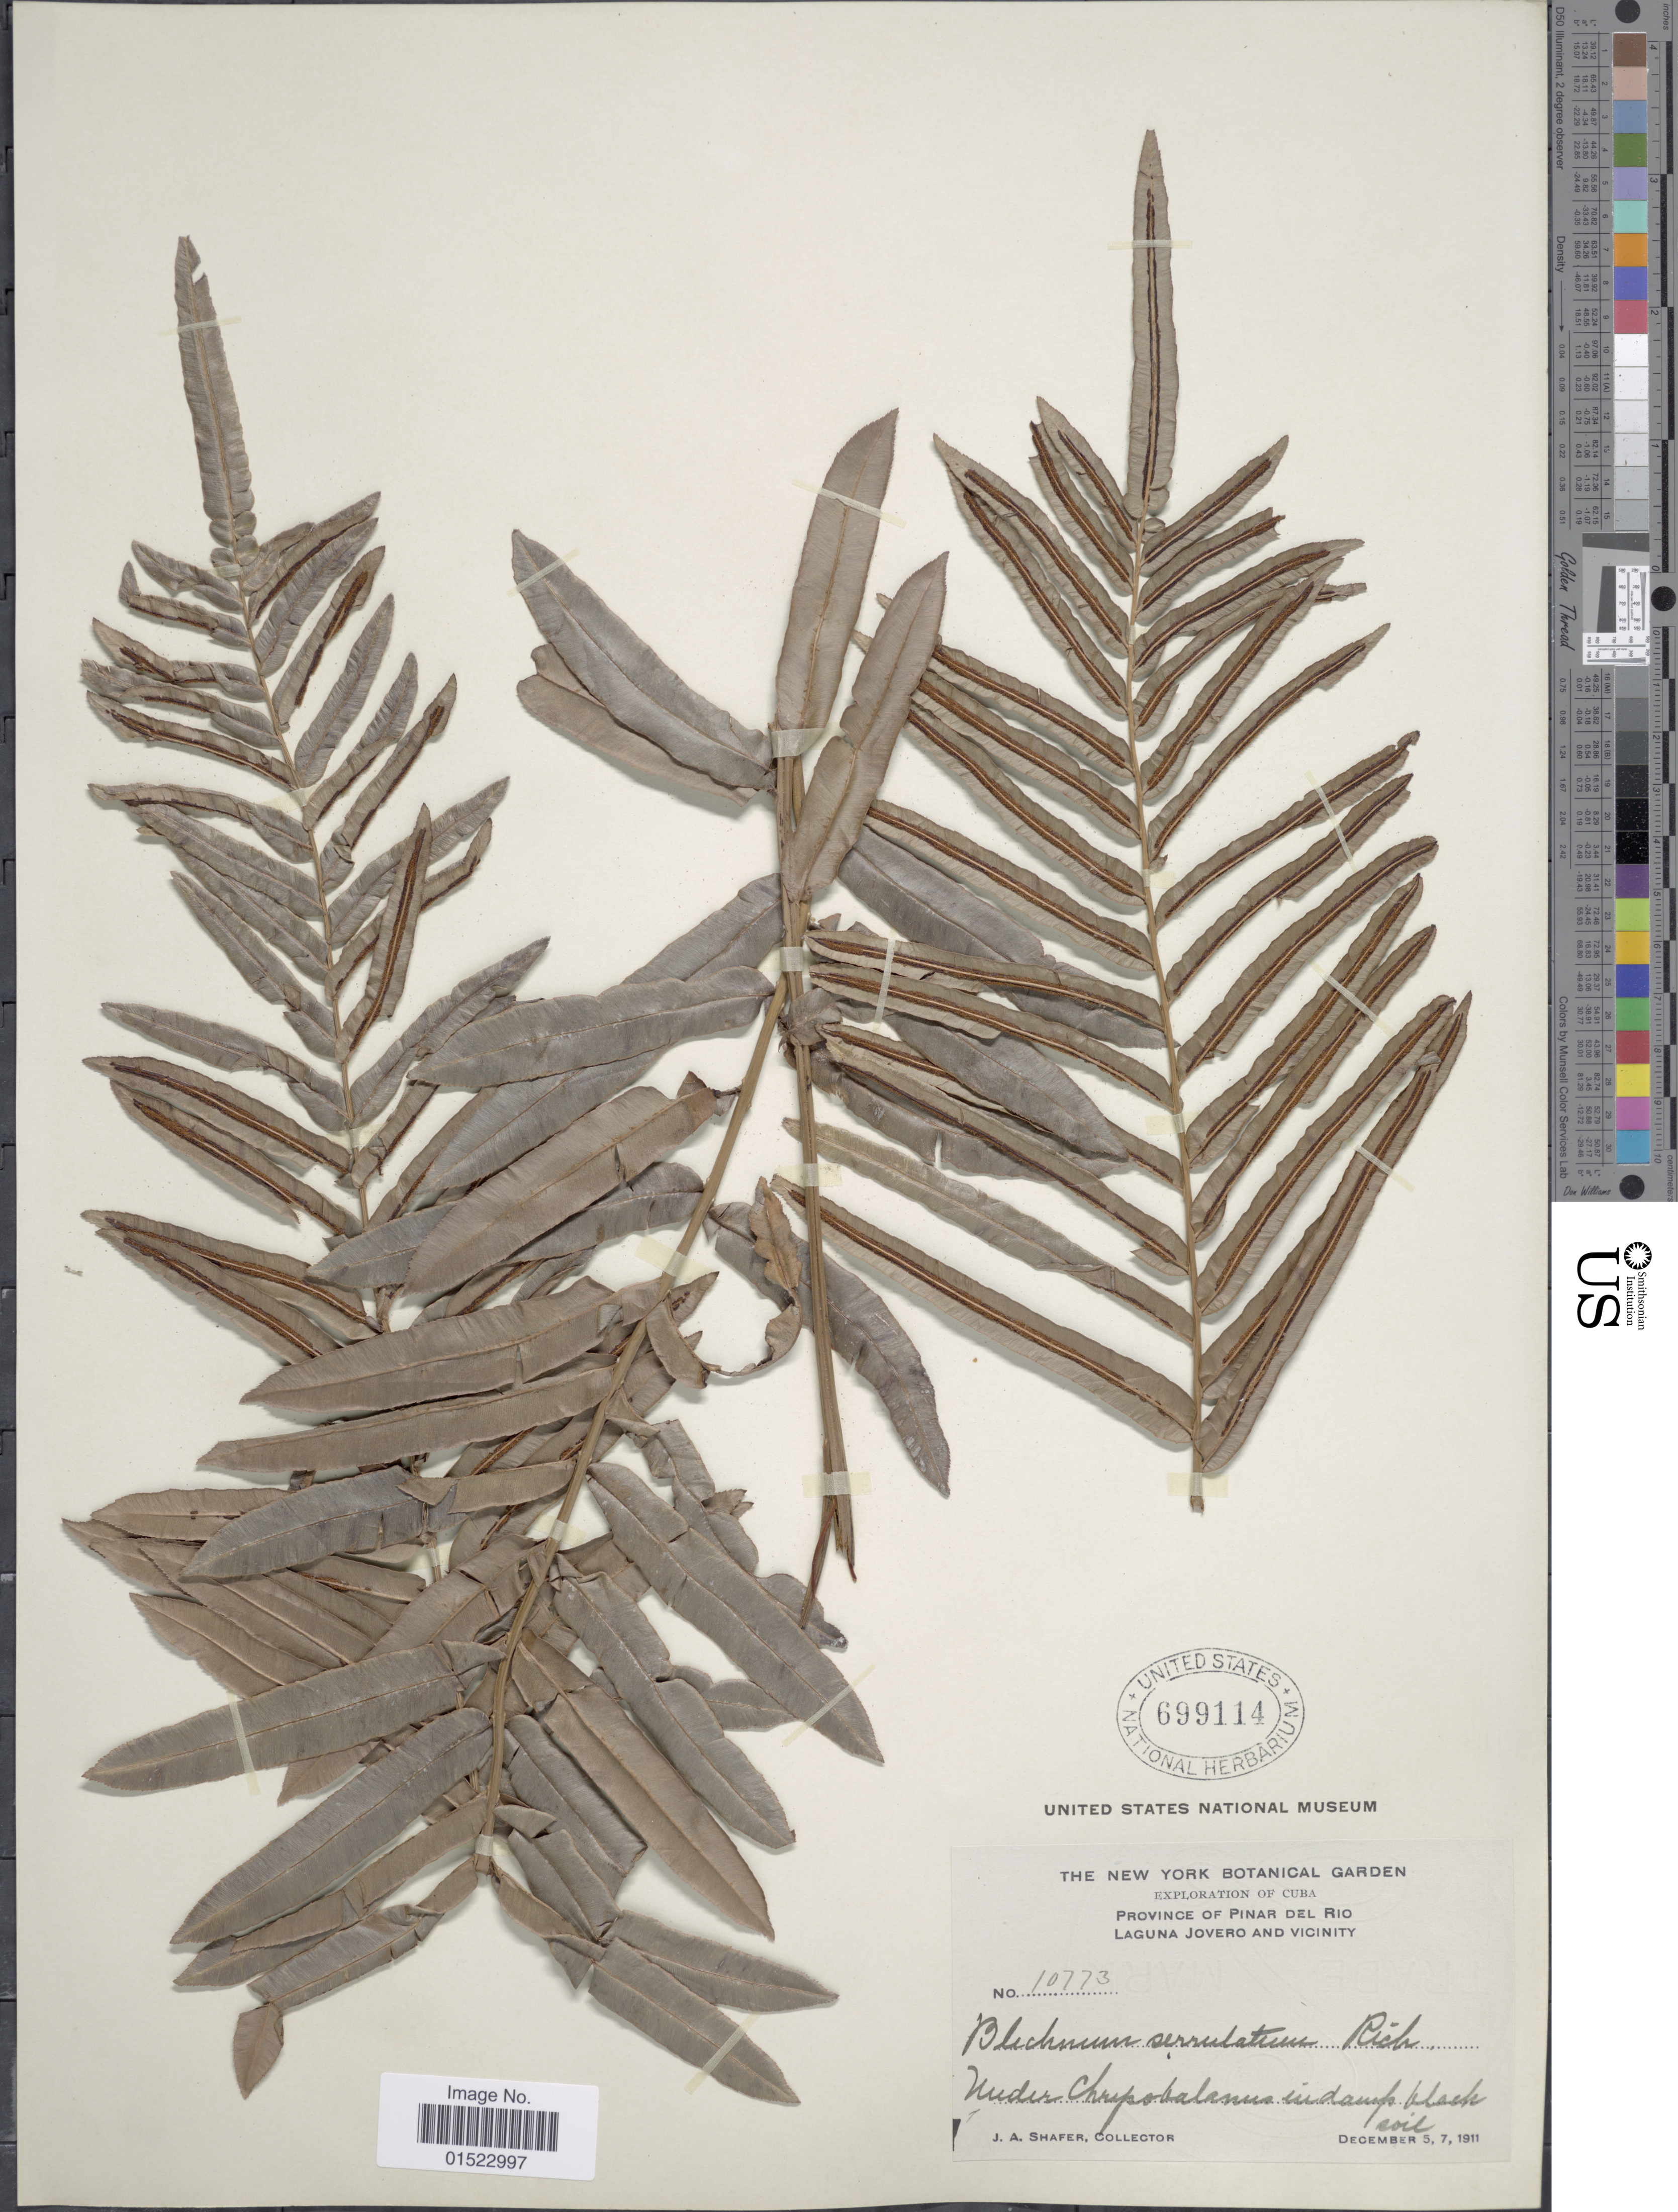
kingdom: Plantae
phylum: Tracheophyta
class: Polypodiopsida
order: Polypodiales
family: Blechnaceae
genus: Telmatoblechnum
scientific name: Telmatoblechnum serrulatum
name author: (Rich.) Perrie et al.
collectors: J. A. Shafer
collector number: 10773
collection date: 1911-12-05/1911-12-07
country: Cuba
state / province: Pinar del Río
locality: Exploration of Cuba, Laguna Jovero and vicinity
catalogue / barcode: US 699114